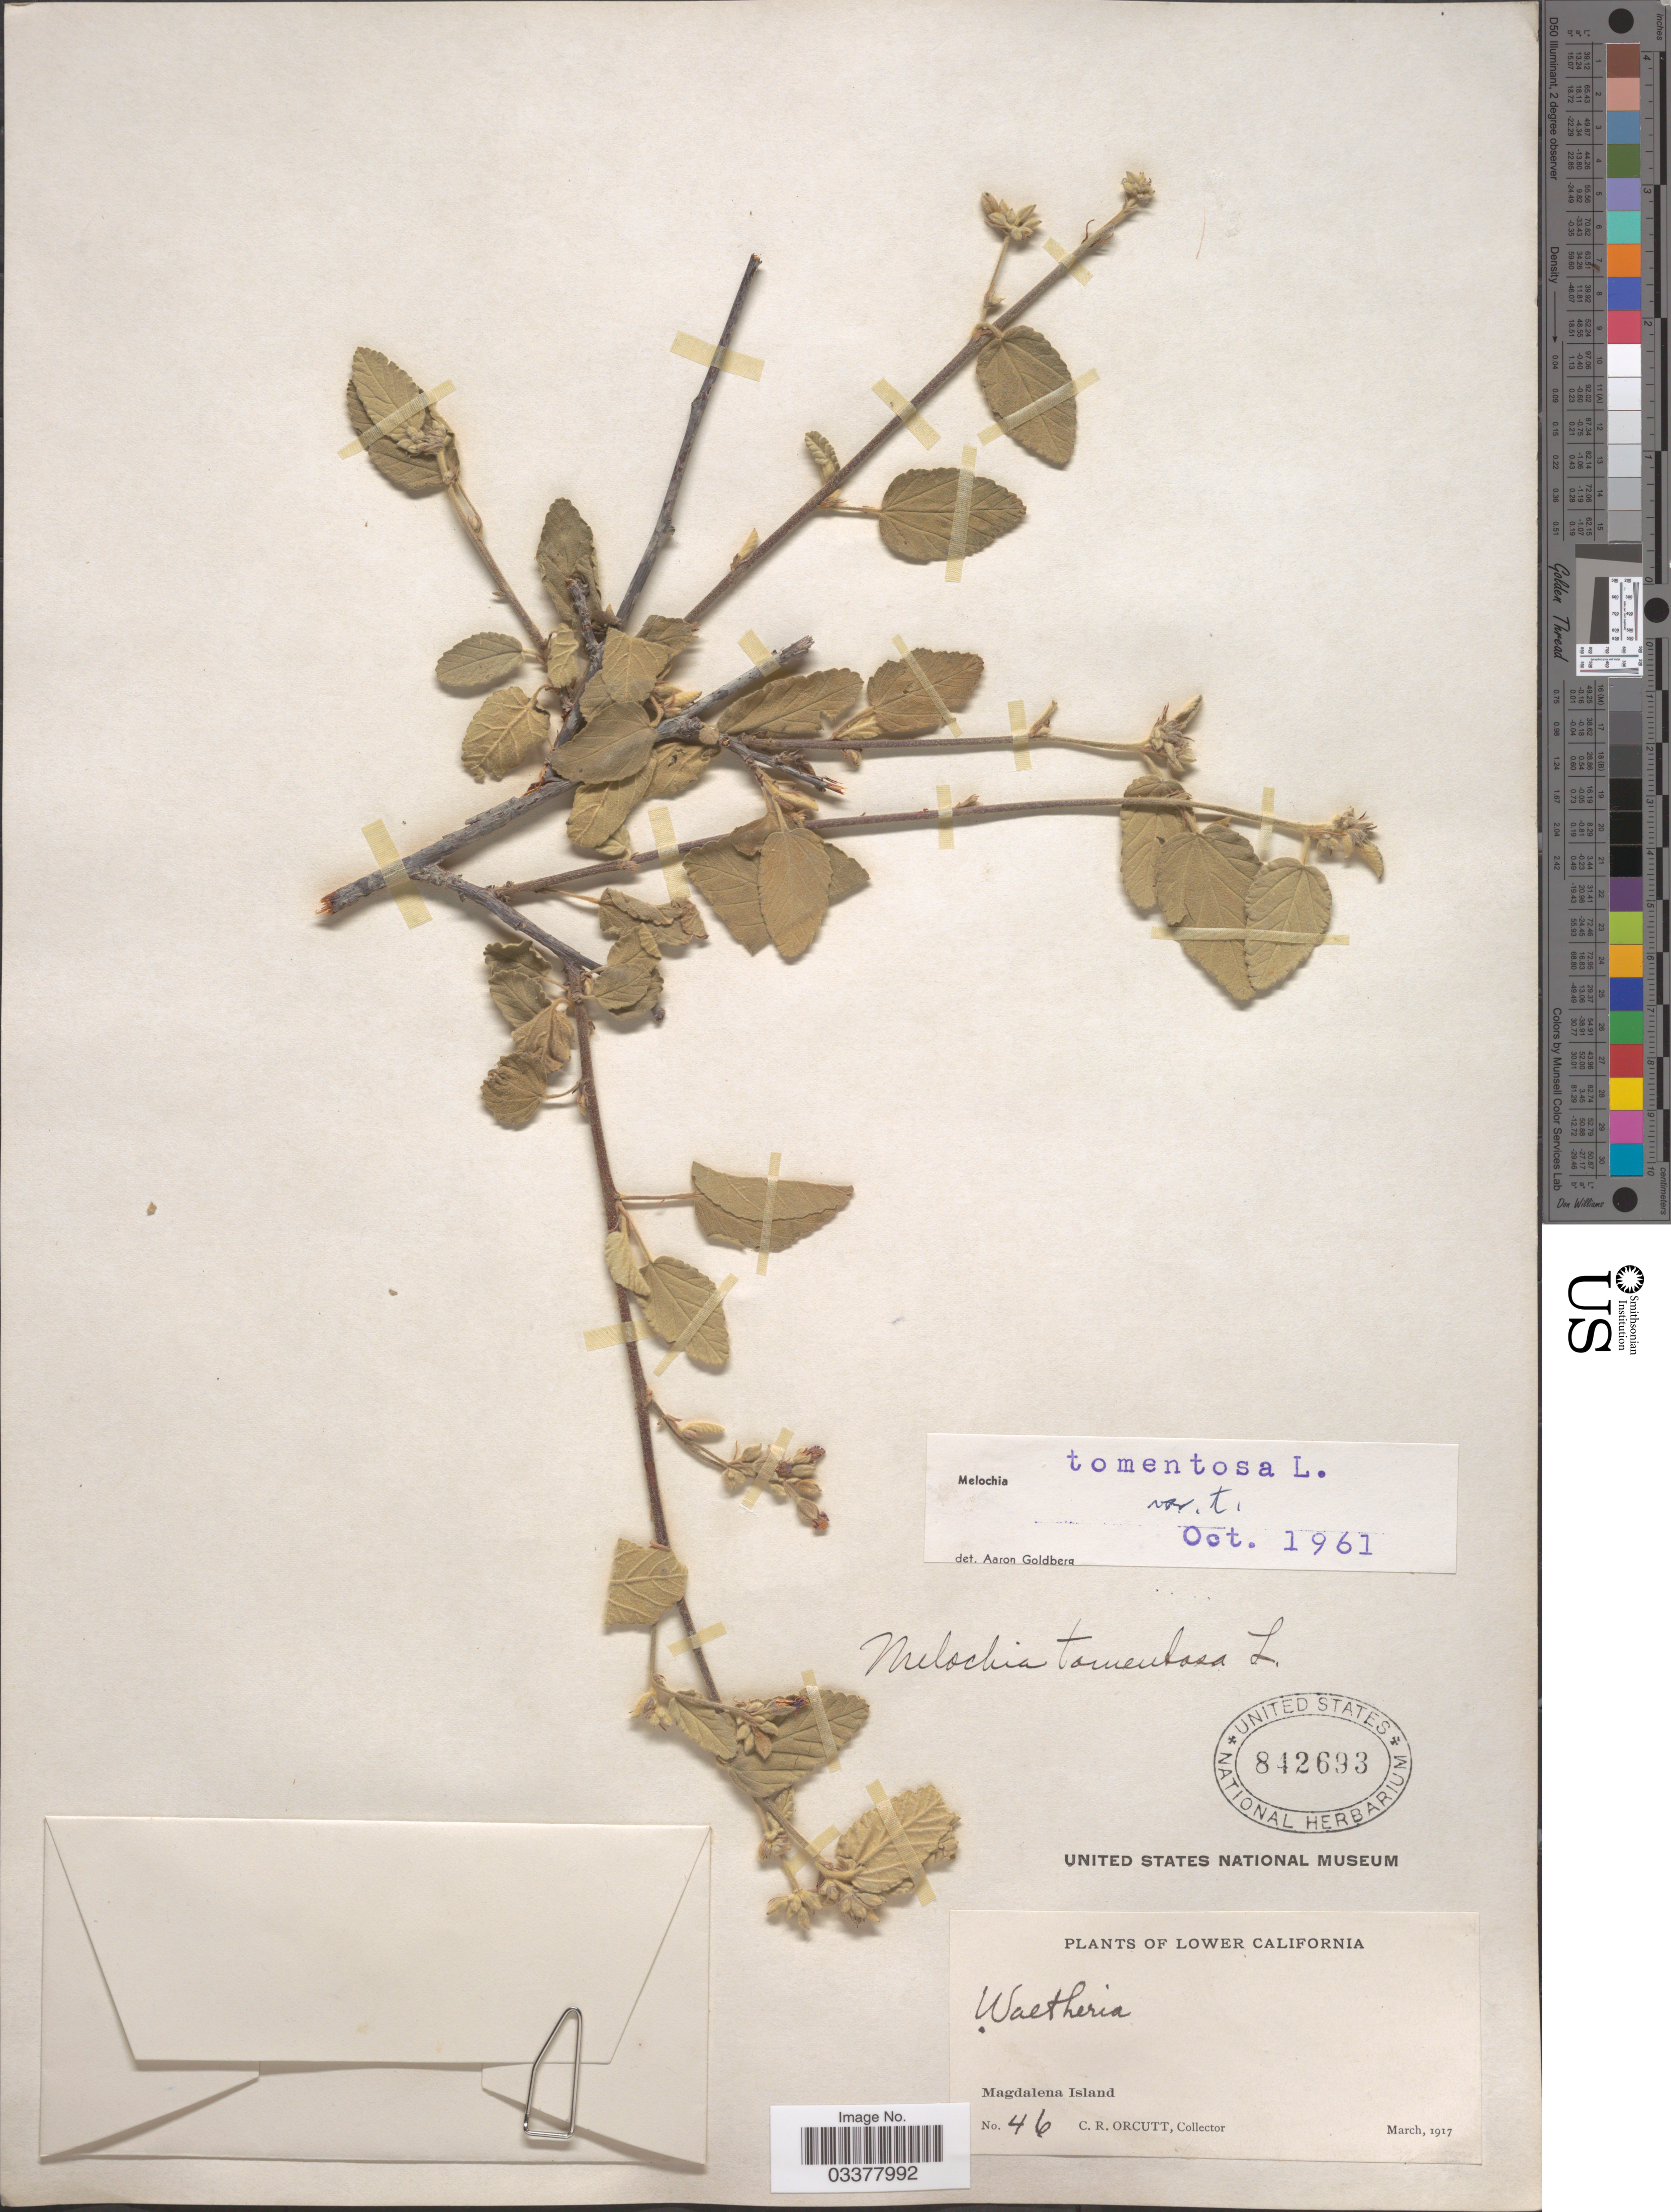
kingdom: Plantae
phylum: Tracheophyta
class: Magnoliopsida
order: Malvales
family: Malvaceae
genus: Melochia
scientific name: Melochia tomentosa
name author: L.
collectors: C. R. Orcutt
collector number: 46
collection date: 1917-03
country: Mexico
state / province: Baja California Sur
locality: Lower California. Magdalena Island.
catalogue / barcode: US 842693